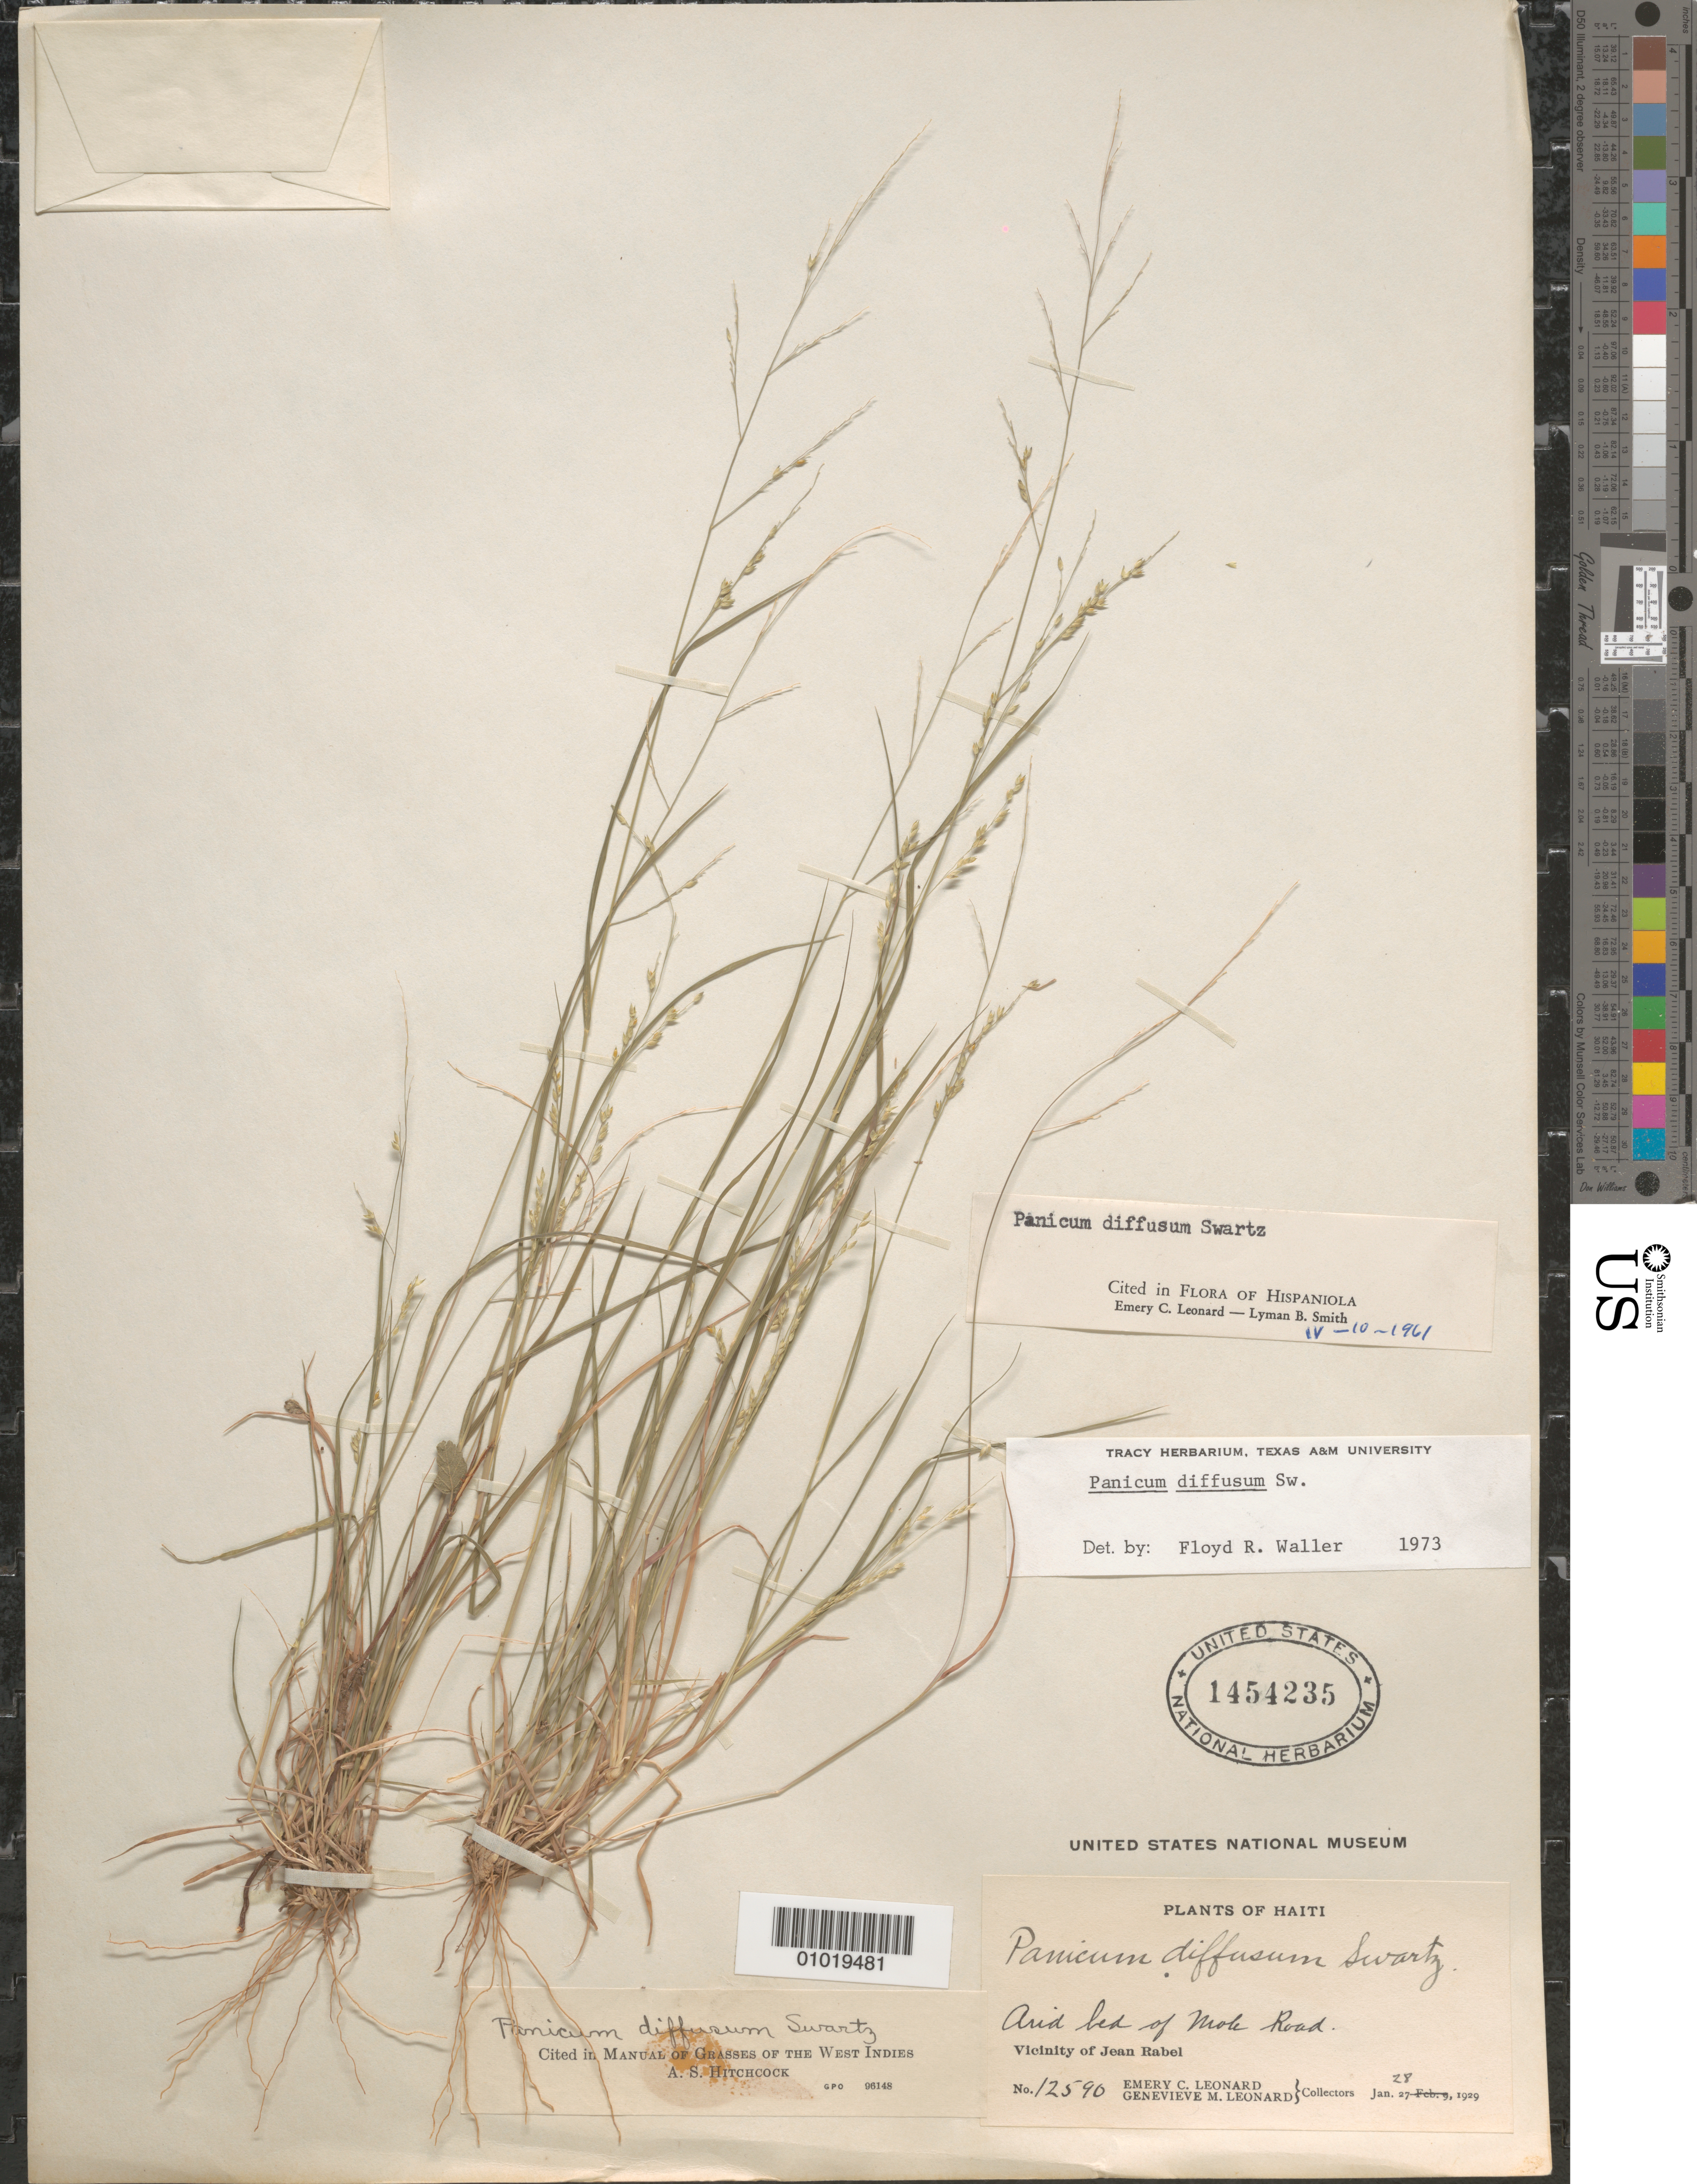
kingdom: Plantae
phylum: Tracheophyta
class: Liliopsida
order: Poales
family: Poaceae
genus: Panicum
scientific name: Panicum diffusum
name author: Sw.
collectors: E. C. Leonard & G. M. Leonard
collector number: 12590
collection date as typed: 28 Jan 1929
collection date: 1929-01-28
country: Haiti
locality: Vic of Jean Rabel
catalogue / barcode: US 1454235